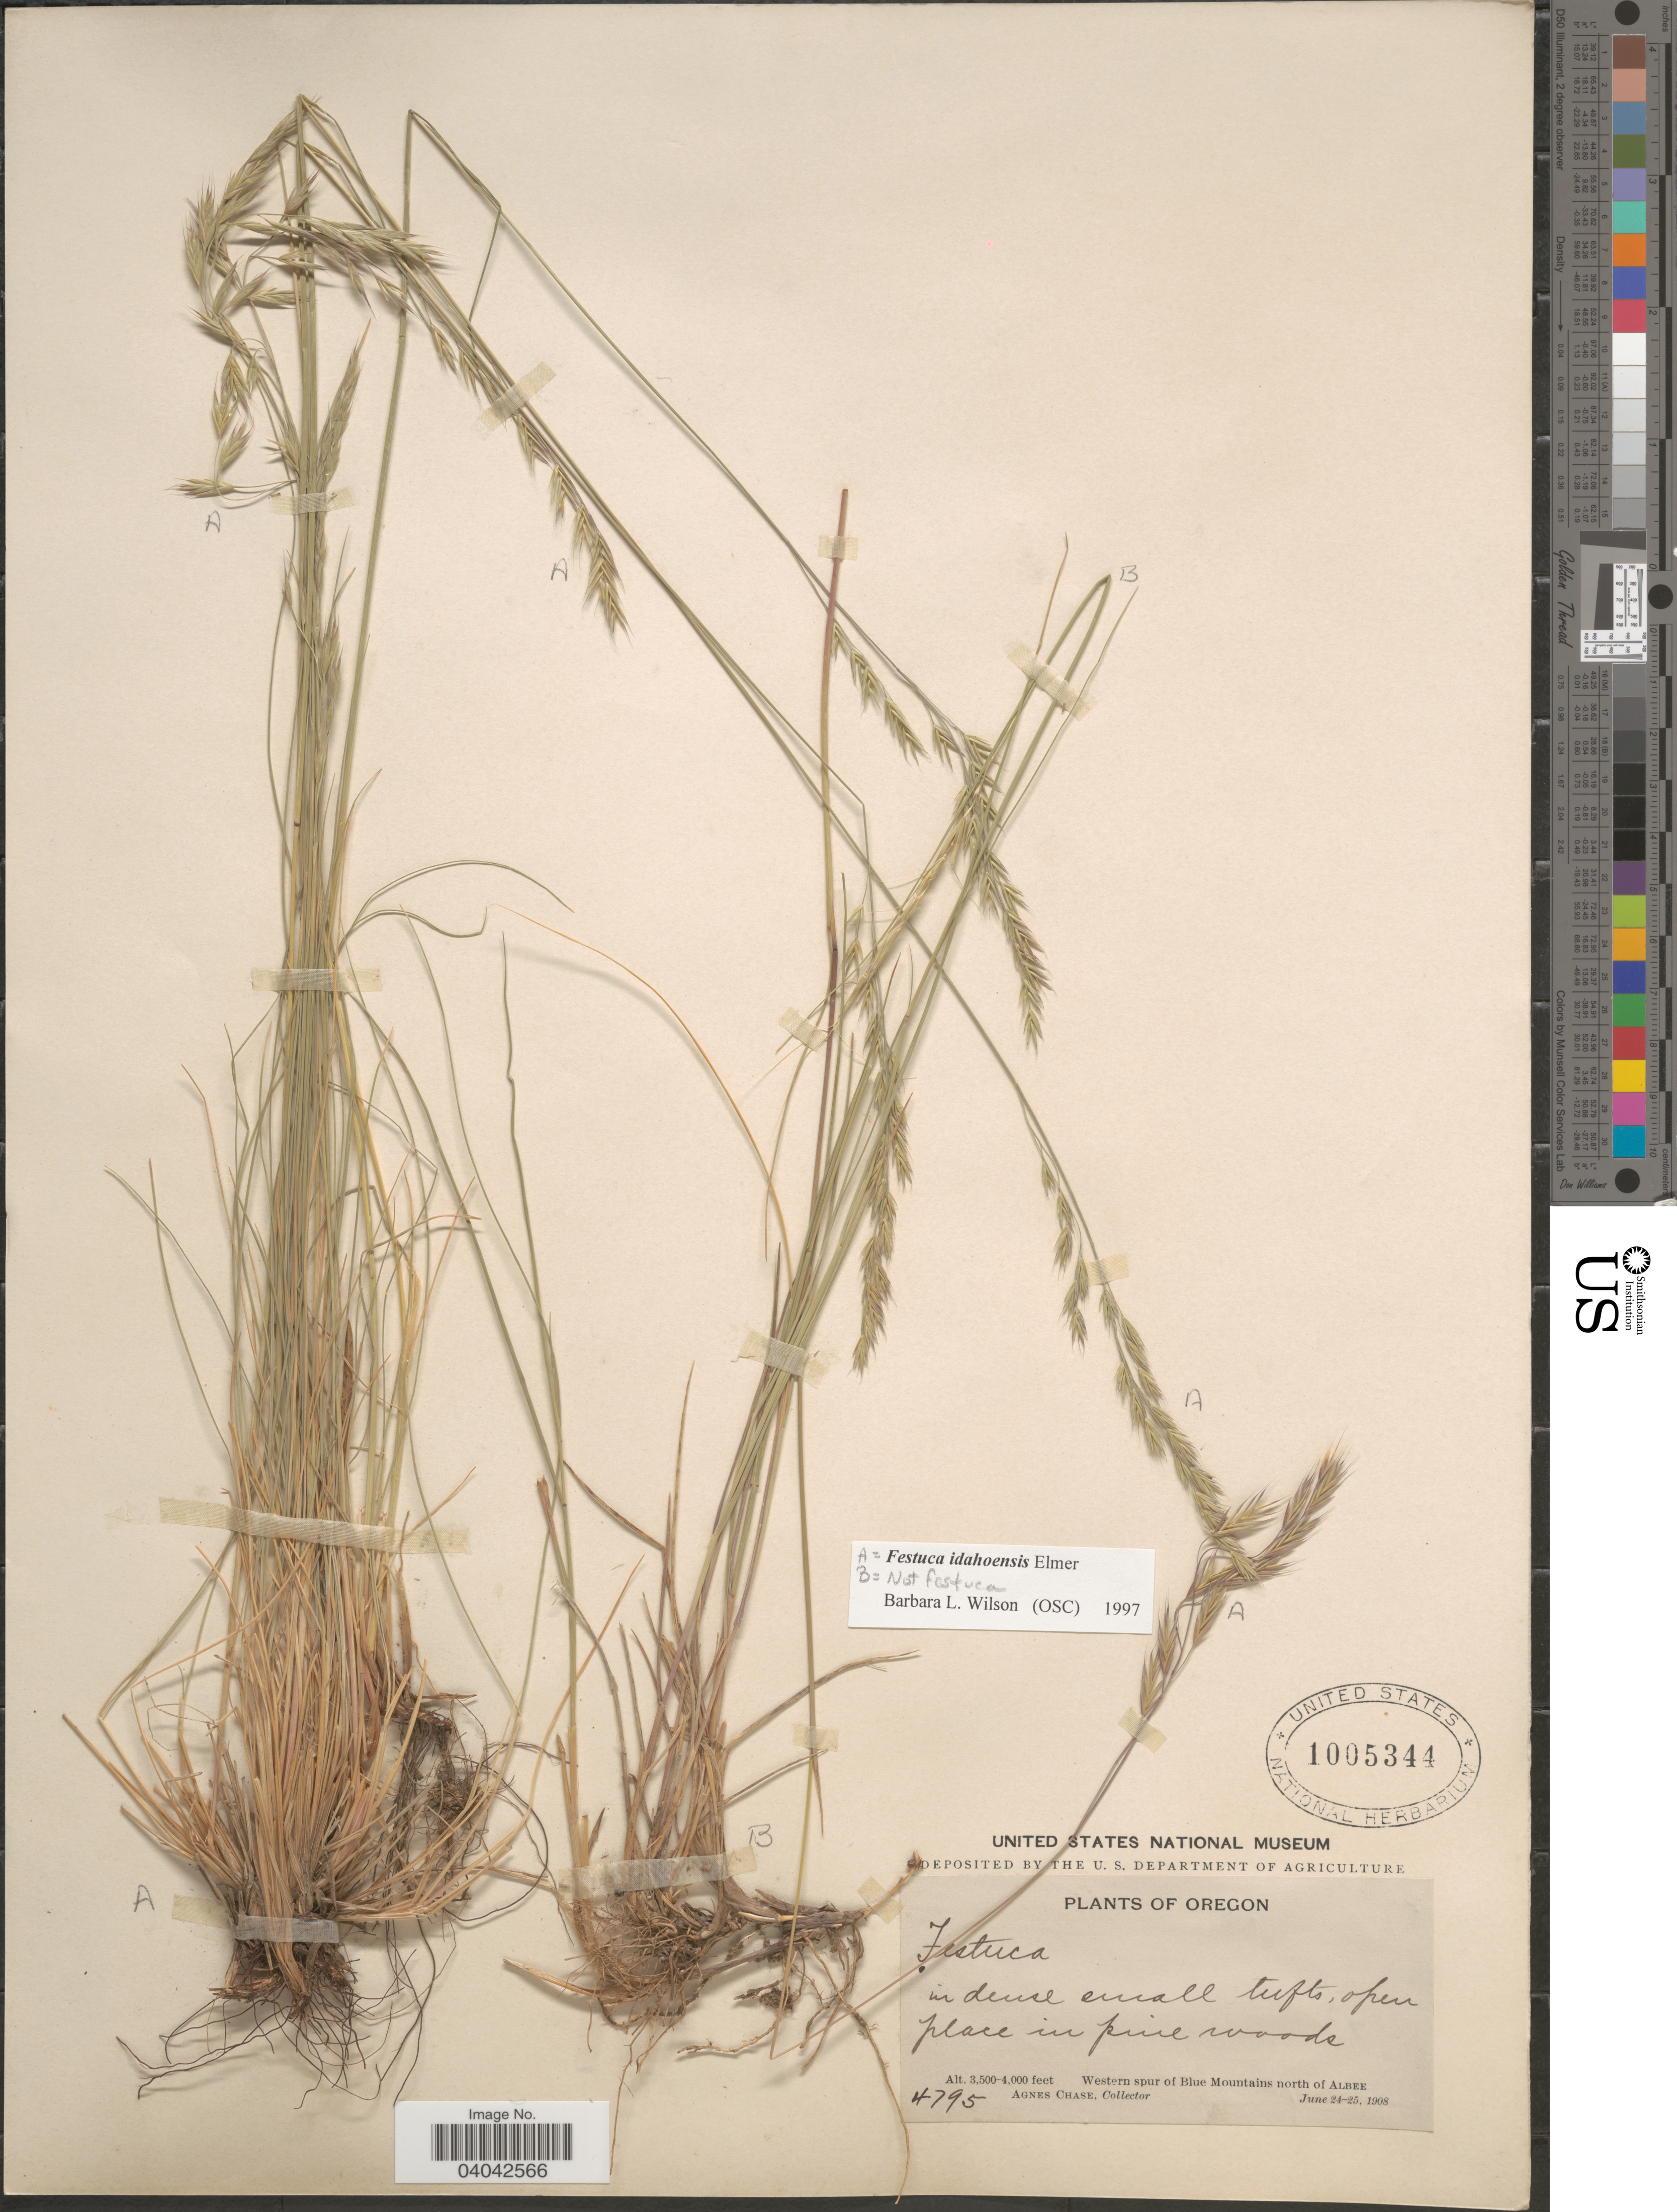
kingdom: Plantae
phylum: Tracheophyta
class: Liliopsida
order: Poales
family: Poaceae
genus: Festuca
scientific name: Festuca idahoensis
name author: Elmer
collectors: A. Chase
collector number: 4795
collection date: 1908-06-24/1908-06-25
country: United States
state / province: Oregon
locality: Western spur of Blue Mountains north of Albee.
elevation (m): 1067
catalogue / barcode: US 1005344